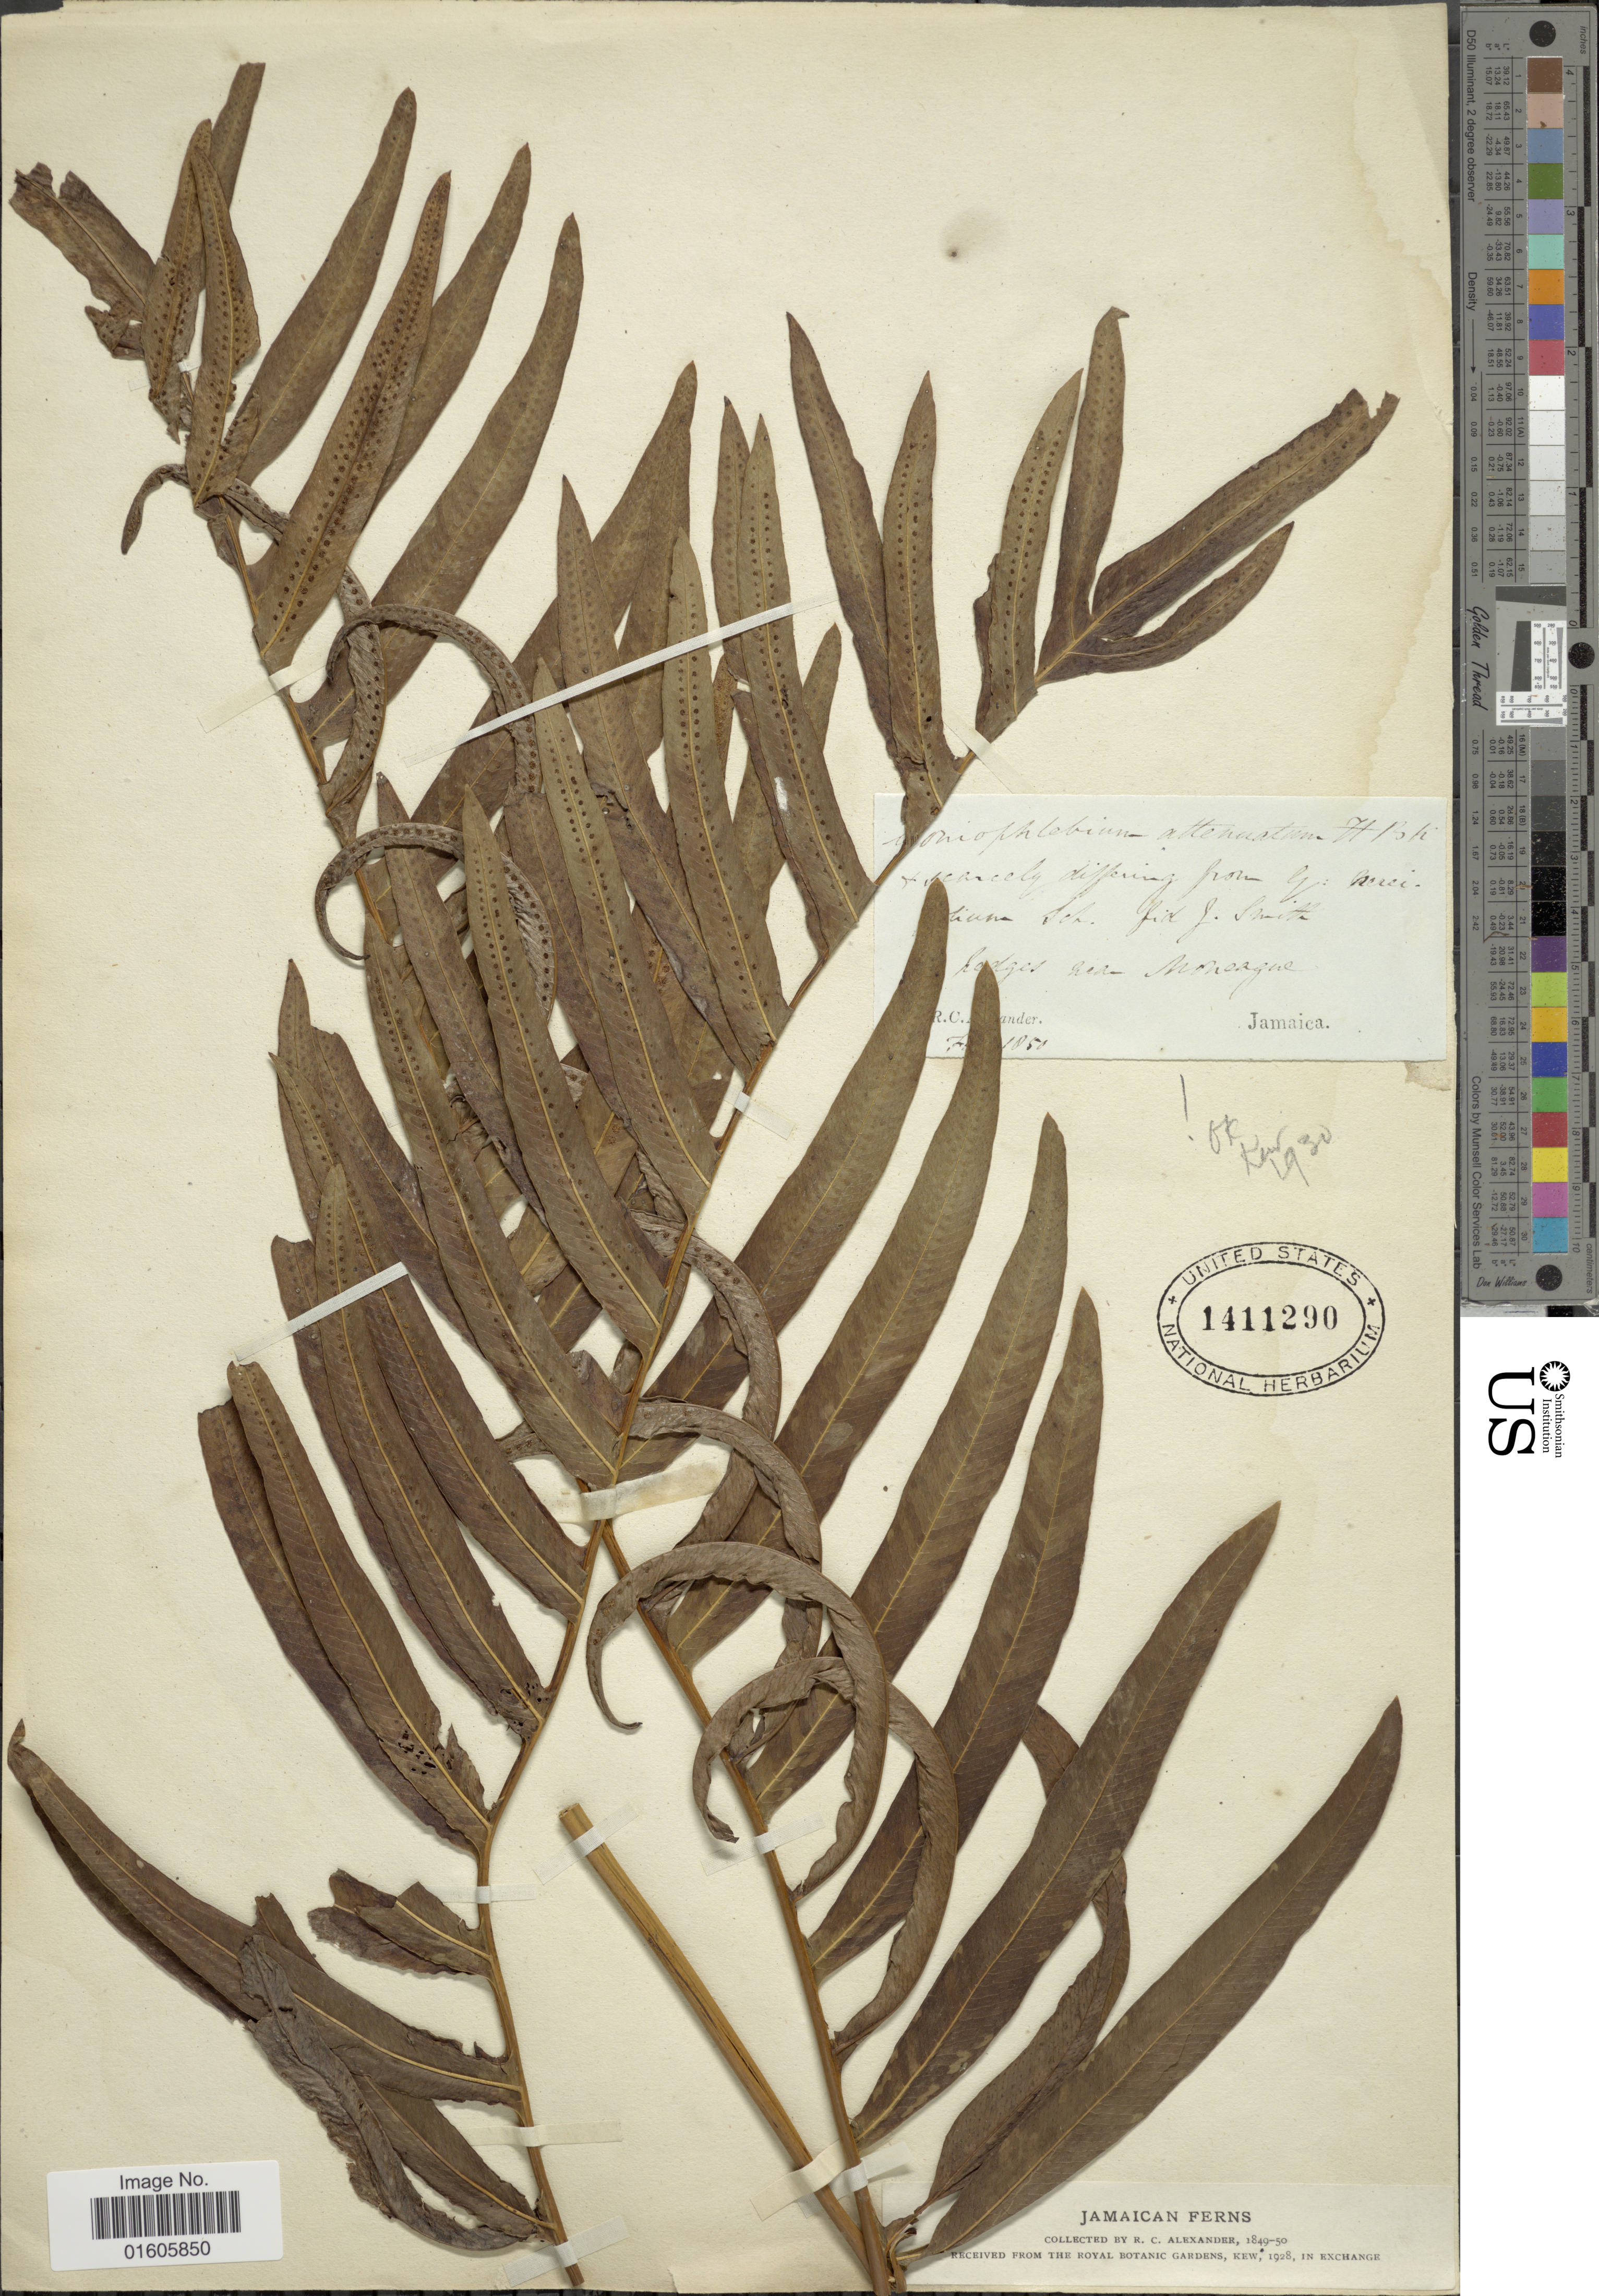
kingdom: Plantae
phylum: Tracheophyta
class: Polypodiopsida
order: Polypodiales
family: Polypodiaceae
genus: Serpocaulon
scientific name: Serpocaulon triseriale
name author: (Sw.) A.R. Sm.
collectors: R. C. Alexander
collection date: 1850-02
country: Jamaica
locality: Edges near Moneague.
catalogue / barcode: US 1411290